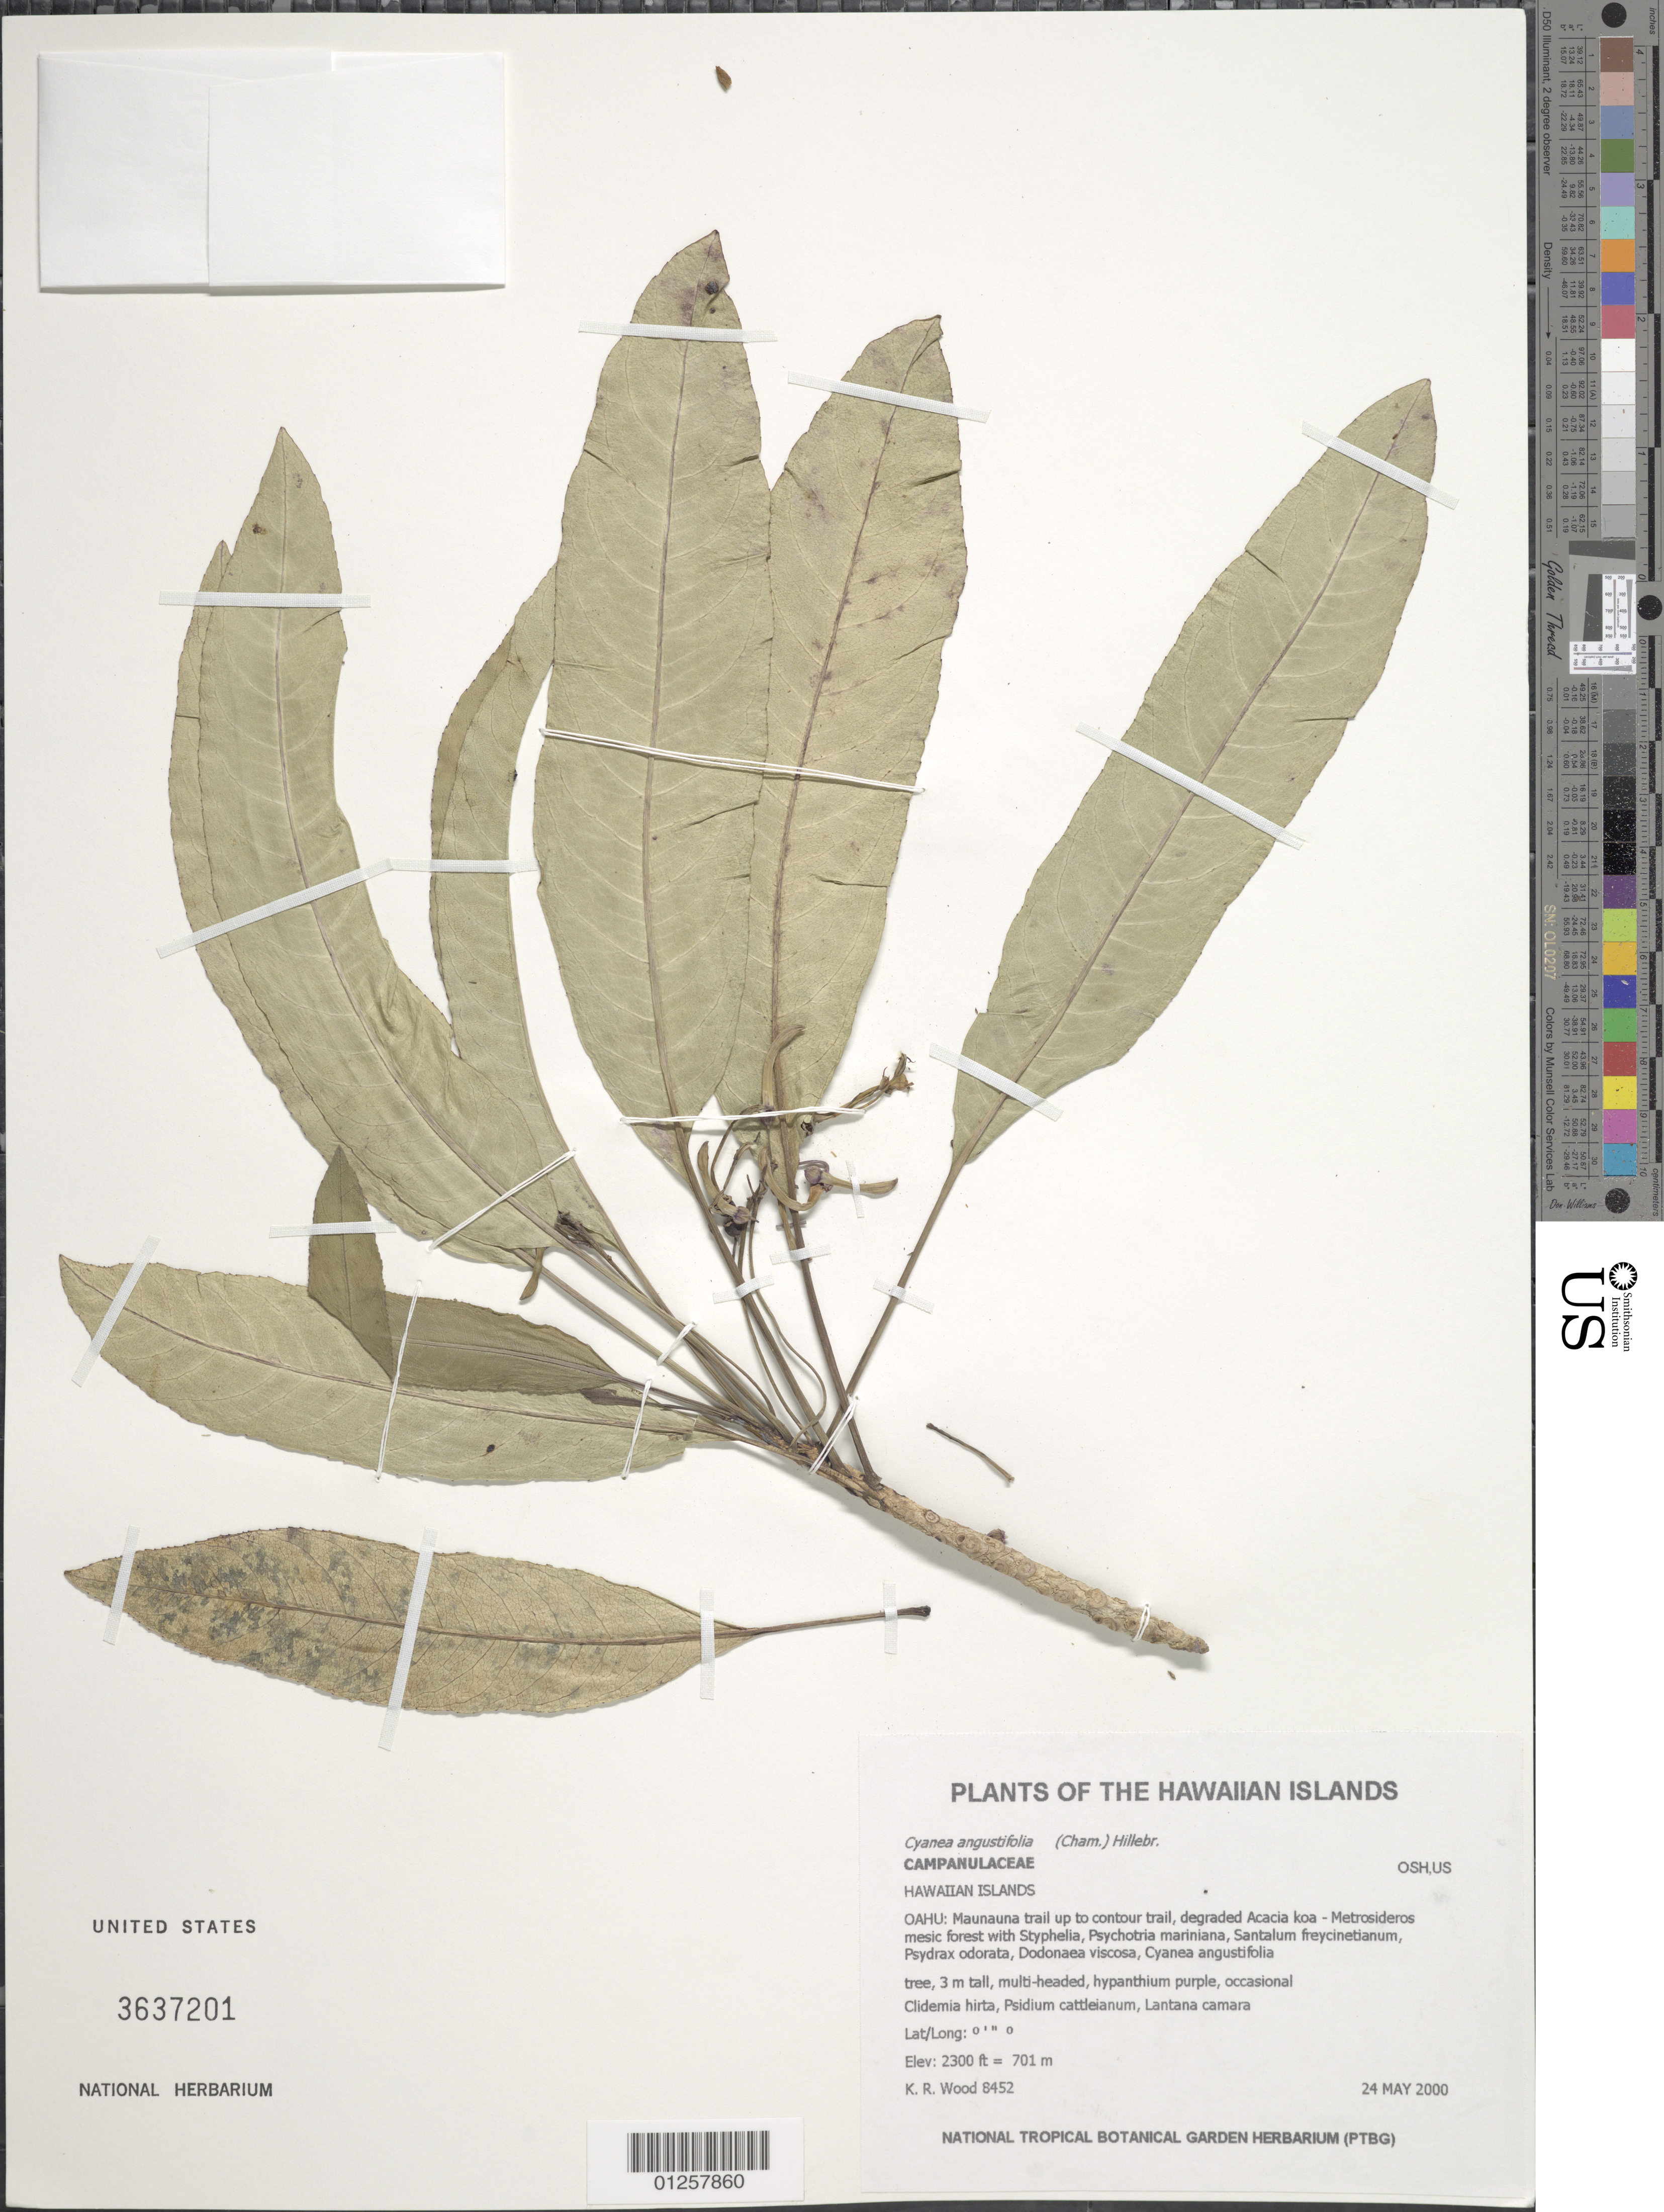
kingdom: Plantae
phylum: Tracheophyta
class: Magnoliopsida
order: Asterales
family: Campanulaceae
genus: Cyanea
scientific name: Cyanea angustifolia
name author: (Cham.) Hillebr.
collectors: K. R. Wood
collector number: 8455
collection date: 2000-05-24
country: United States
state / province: Hawaii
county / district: Honolulu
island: Oahu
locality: Maunauna trail uo to contour trail.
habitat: Mesic forest.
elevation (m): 701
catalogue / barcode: US 3637201